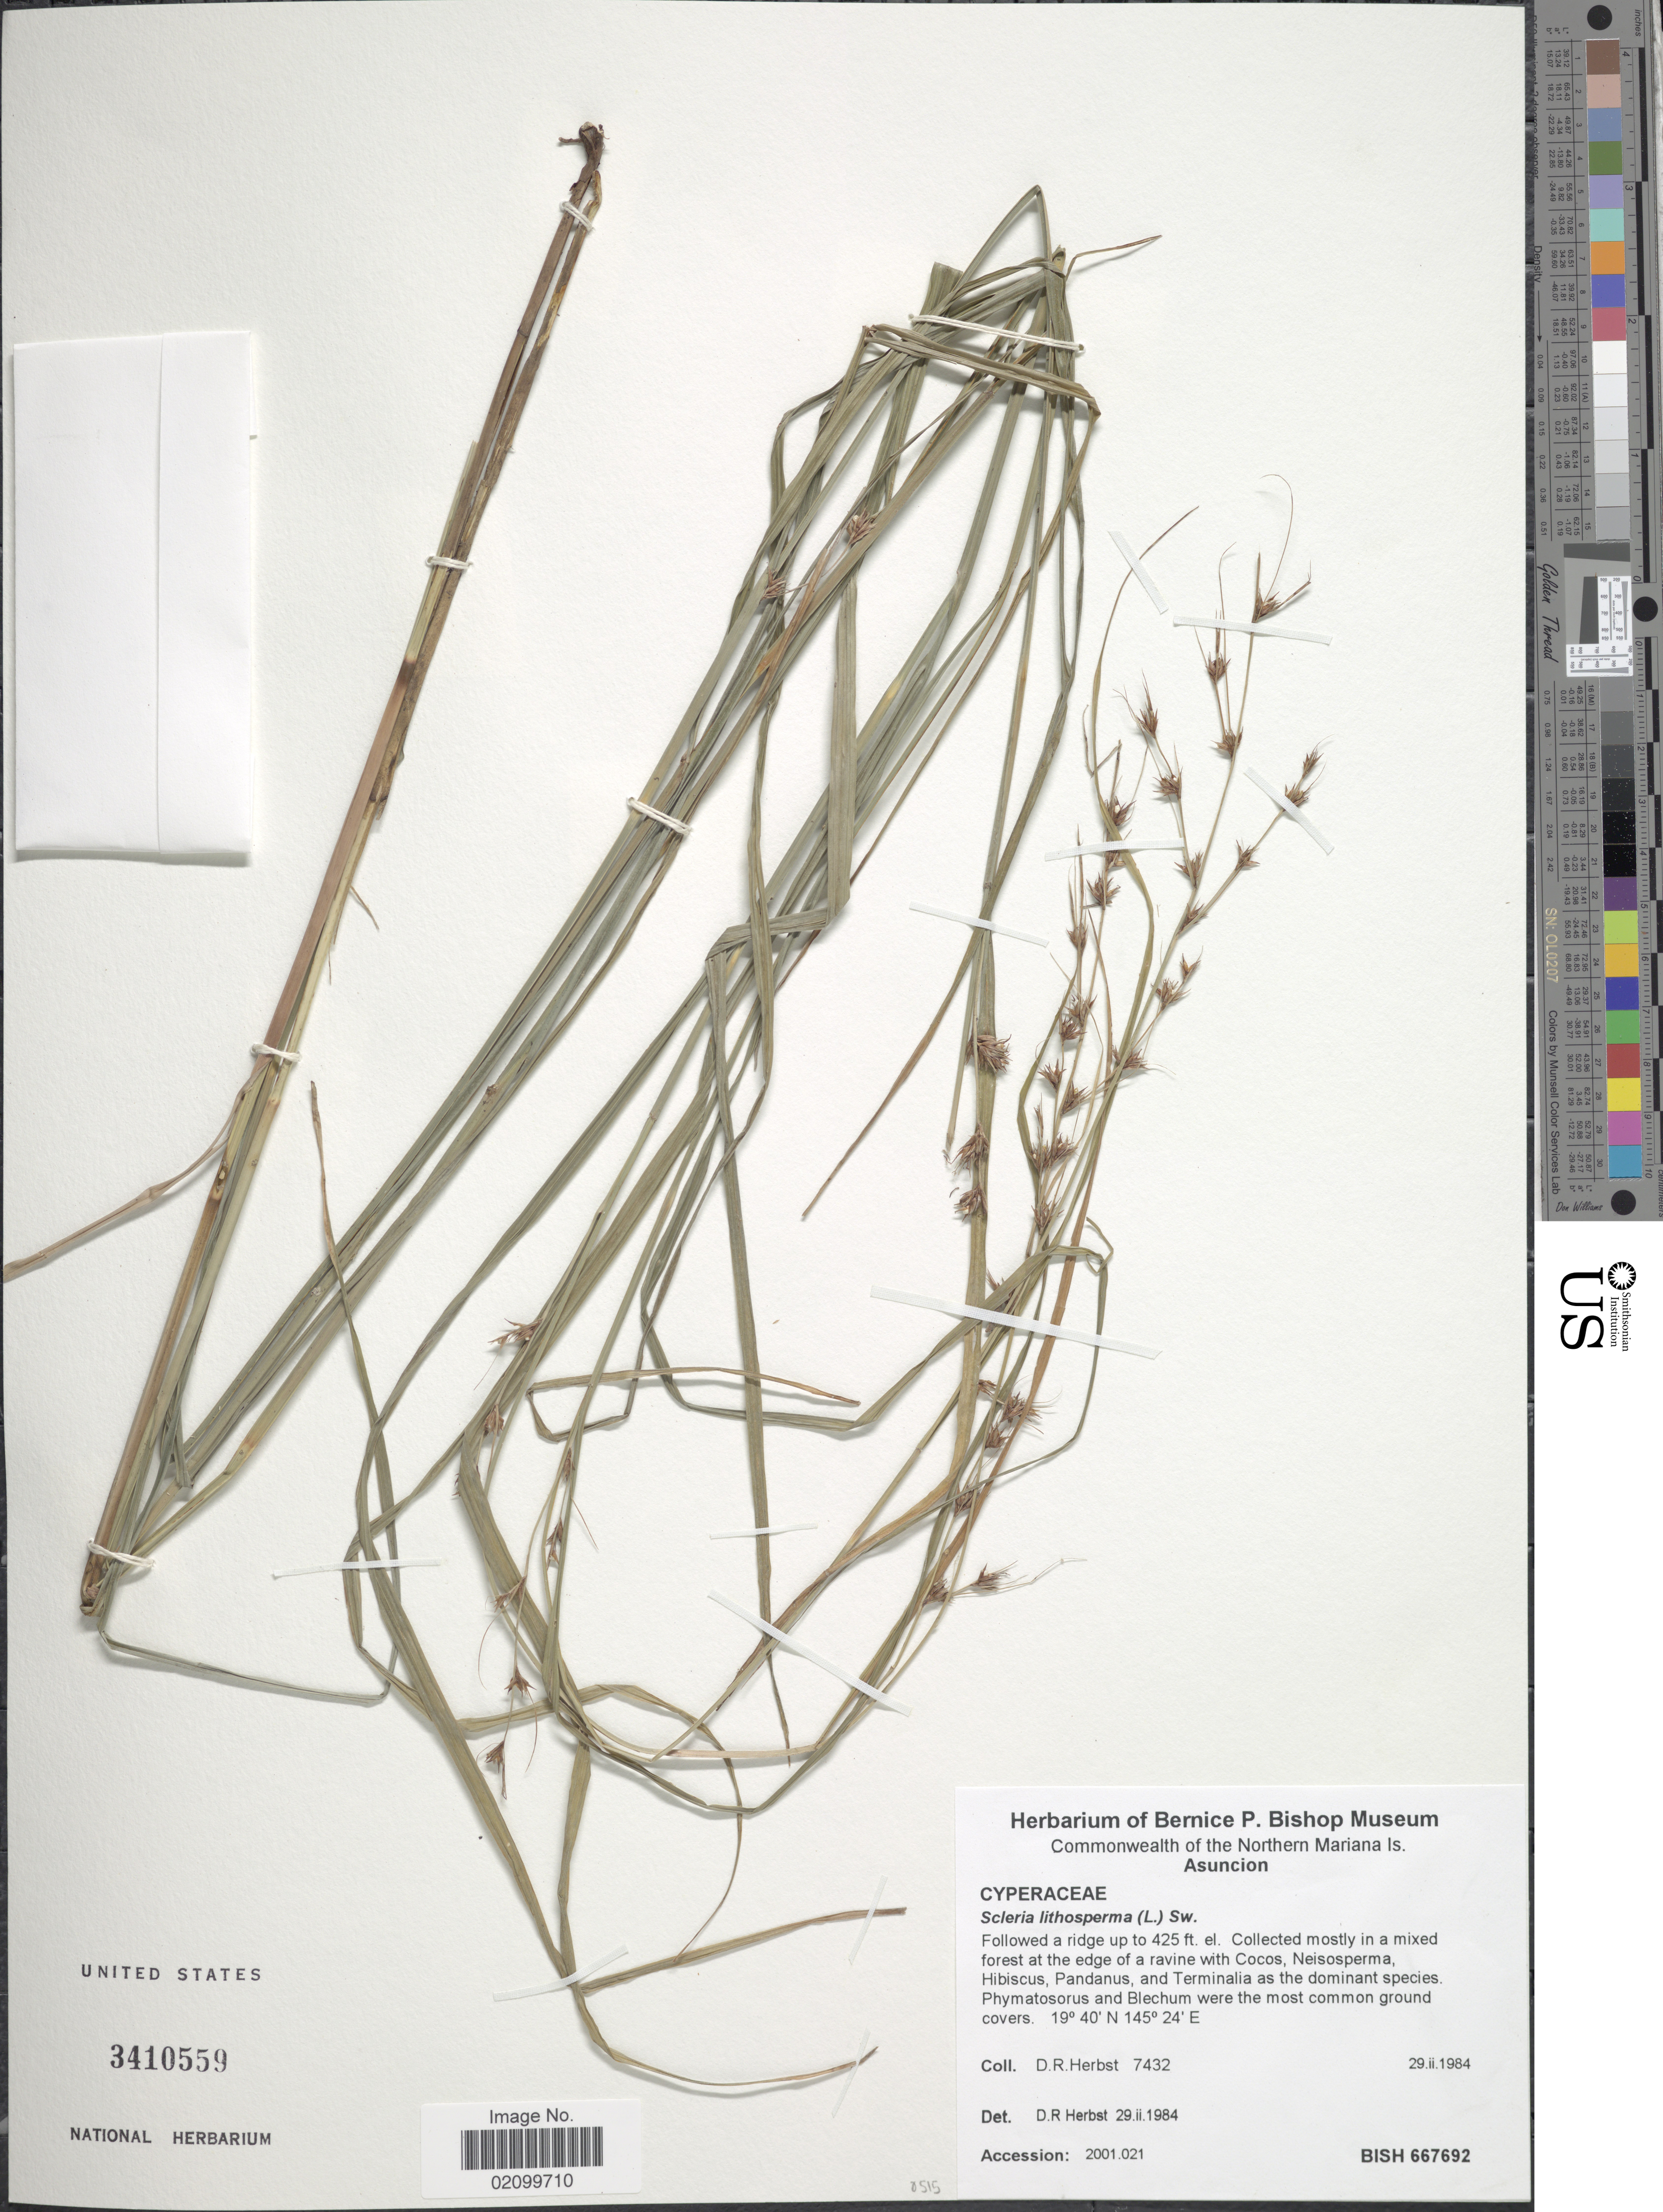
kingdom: Plantae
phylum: Tracheophyta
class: Liliopsida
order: Poales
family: Cyperaceae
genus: Scleria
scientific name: Scleria lithosperma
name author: (L.) Sw.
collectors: D. R. Herbst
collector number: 7432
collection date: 1984-02-29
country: Northern Mariana Islands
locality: Asuncion.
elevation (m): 130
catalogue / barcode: US 3410559